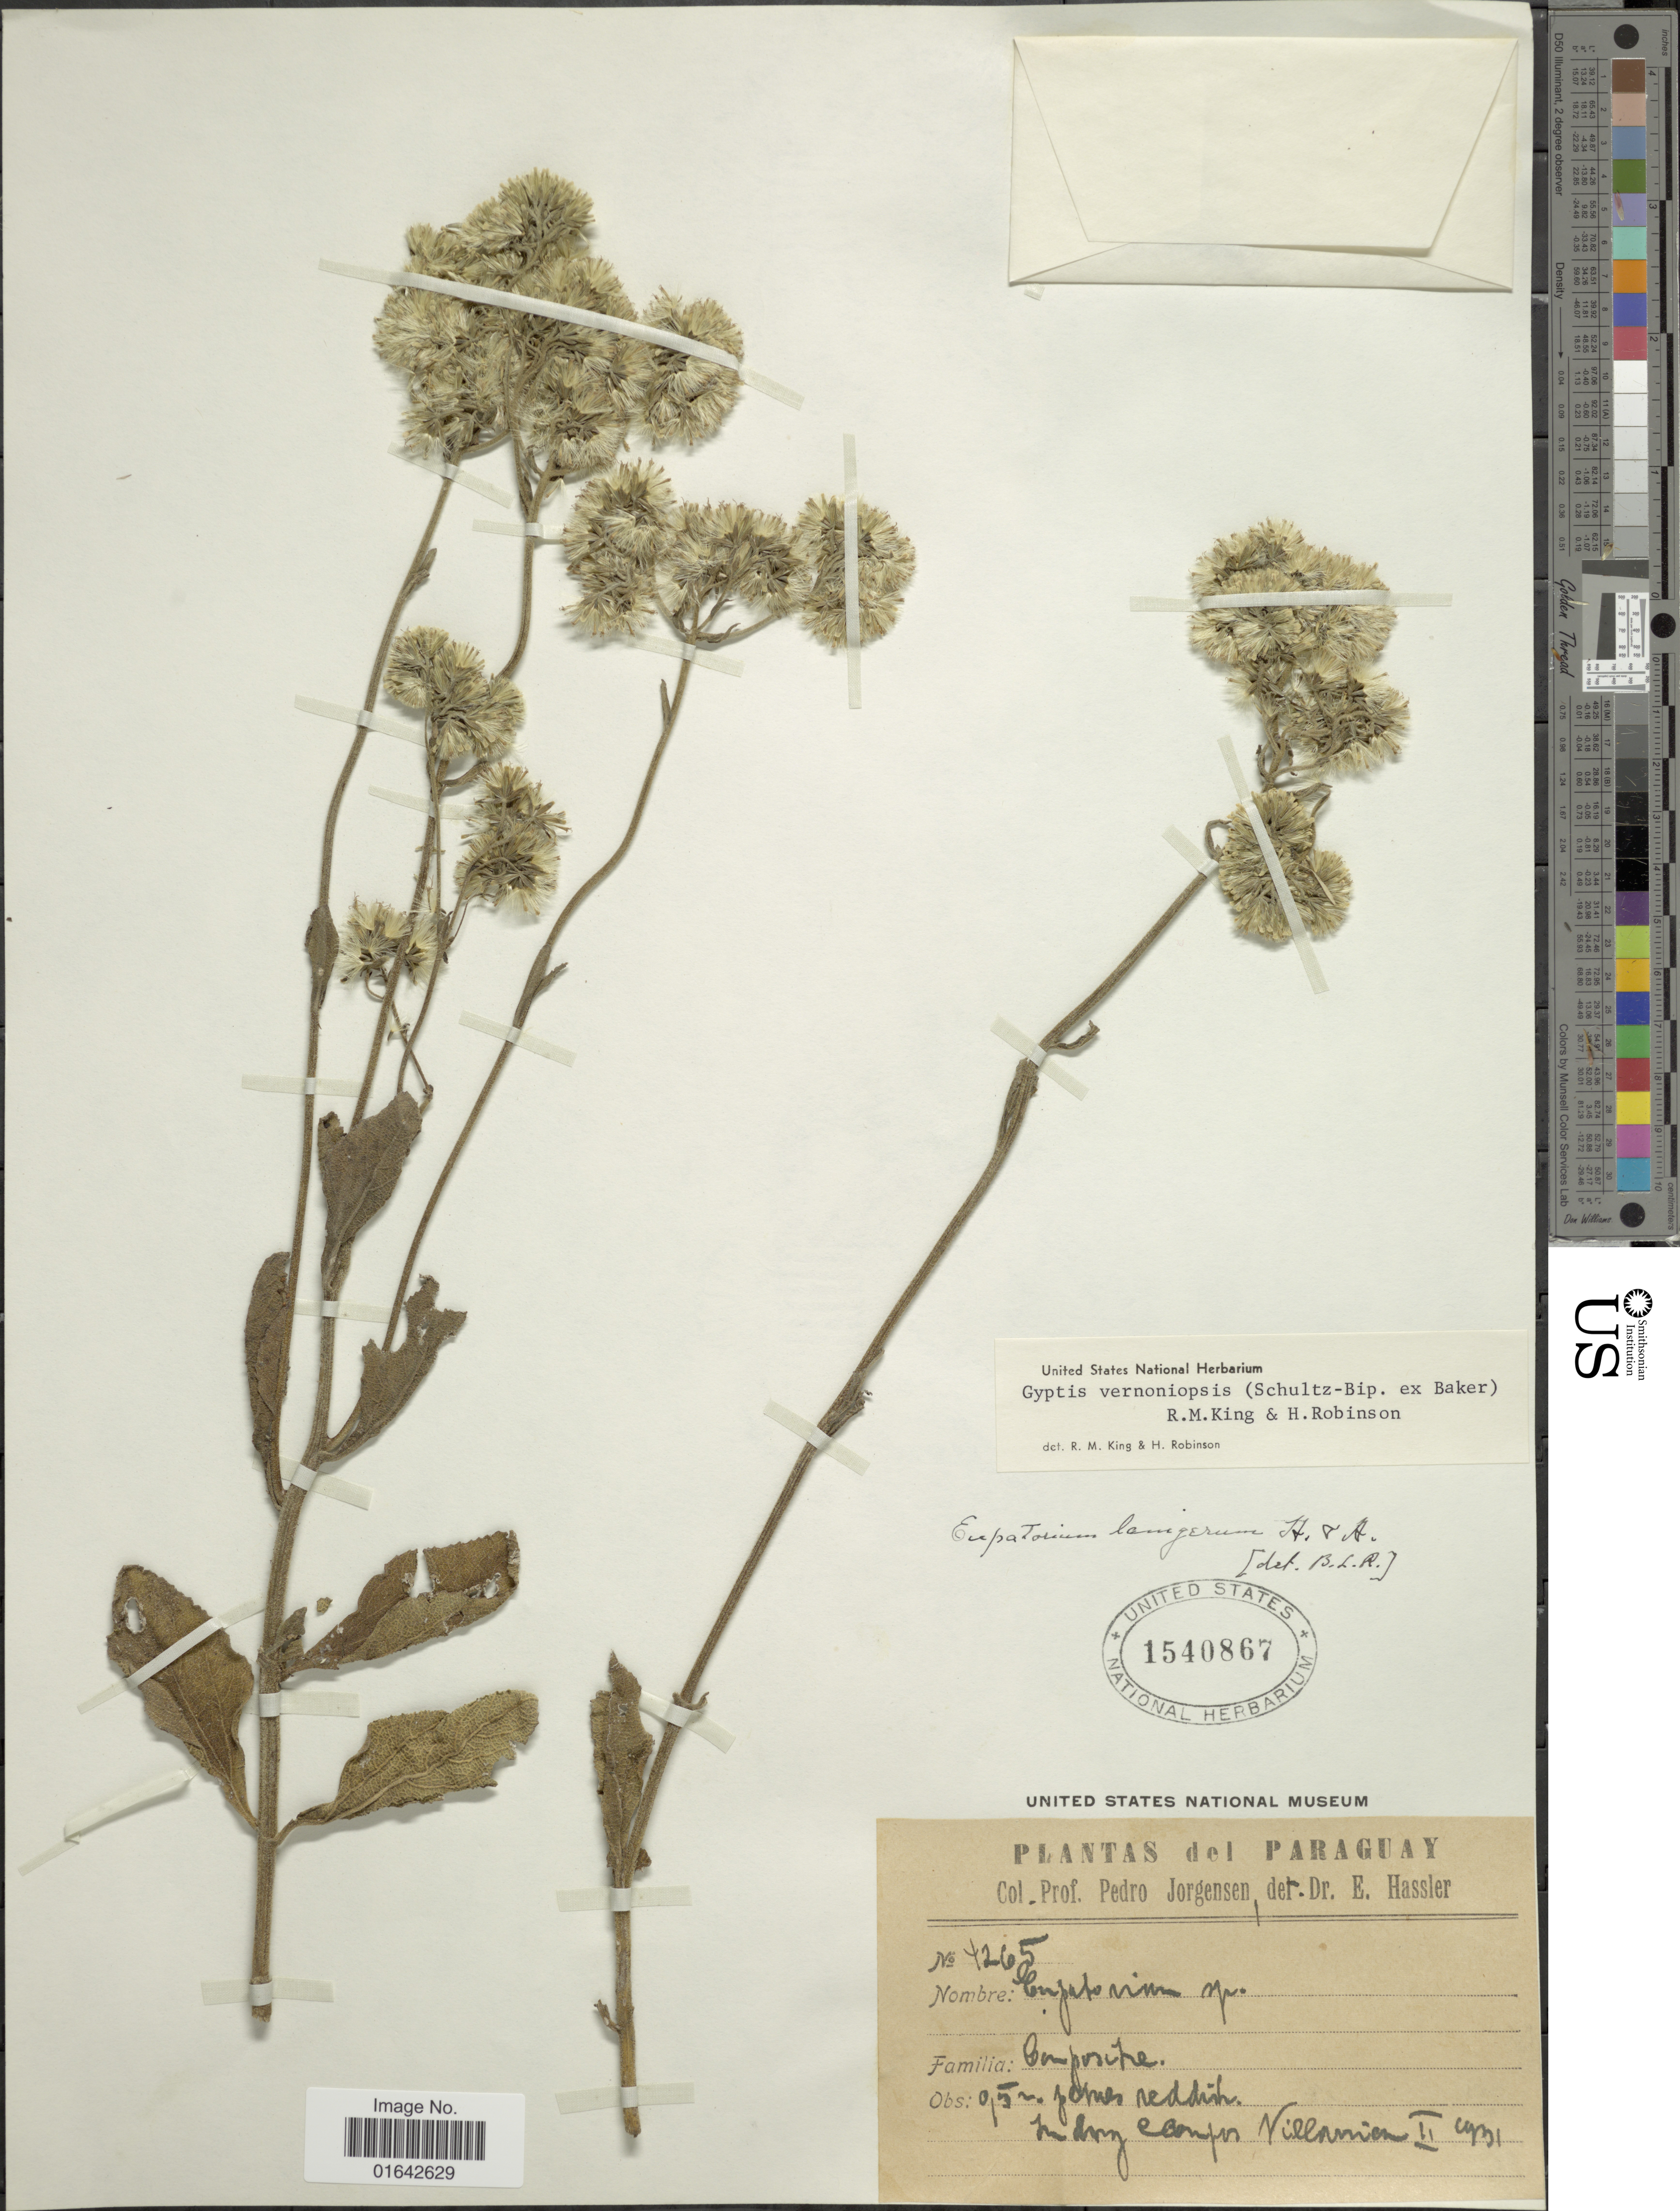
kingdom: Plantae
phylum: Tracheophyta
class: Magnoliopsida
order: Asterales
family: Asteraceae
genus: Gyptis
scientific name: Gyptis vernoniopsis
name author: (Sch. Bip. ex Baker) R.M. King & H. Rob.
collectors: P. Jörgensen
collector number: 4265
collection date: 1931-01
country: Paraguay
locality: In dry campos Villarrica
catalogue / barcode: US 1540867